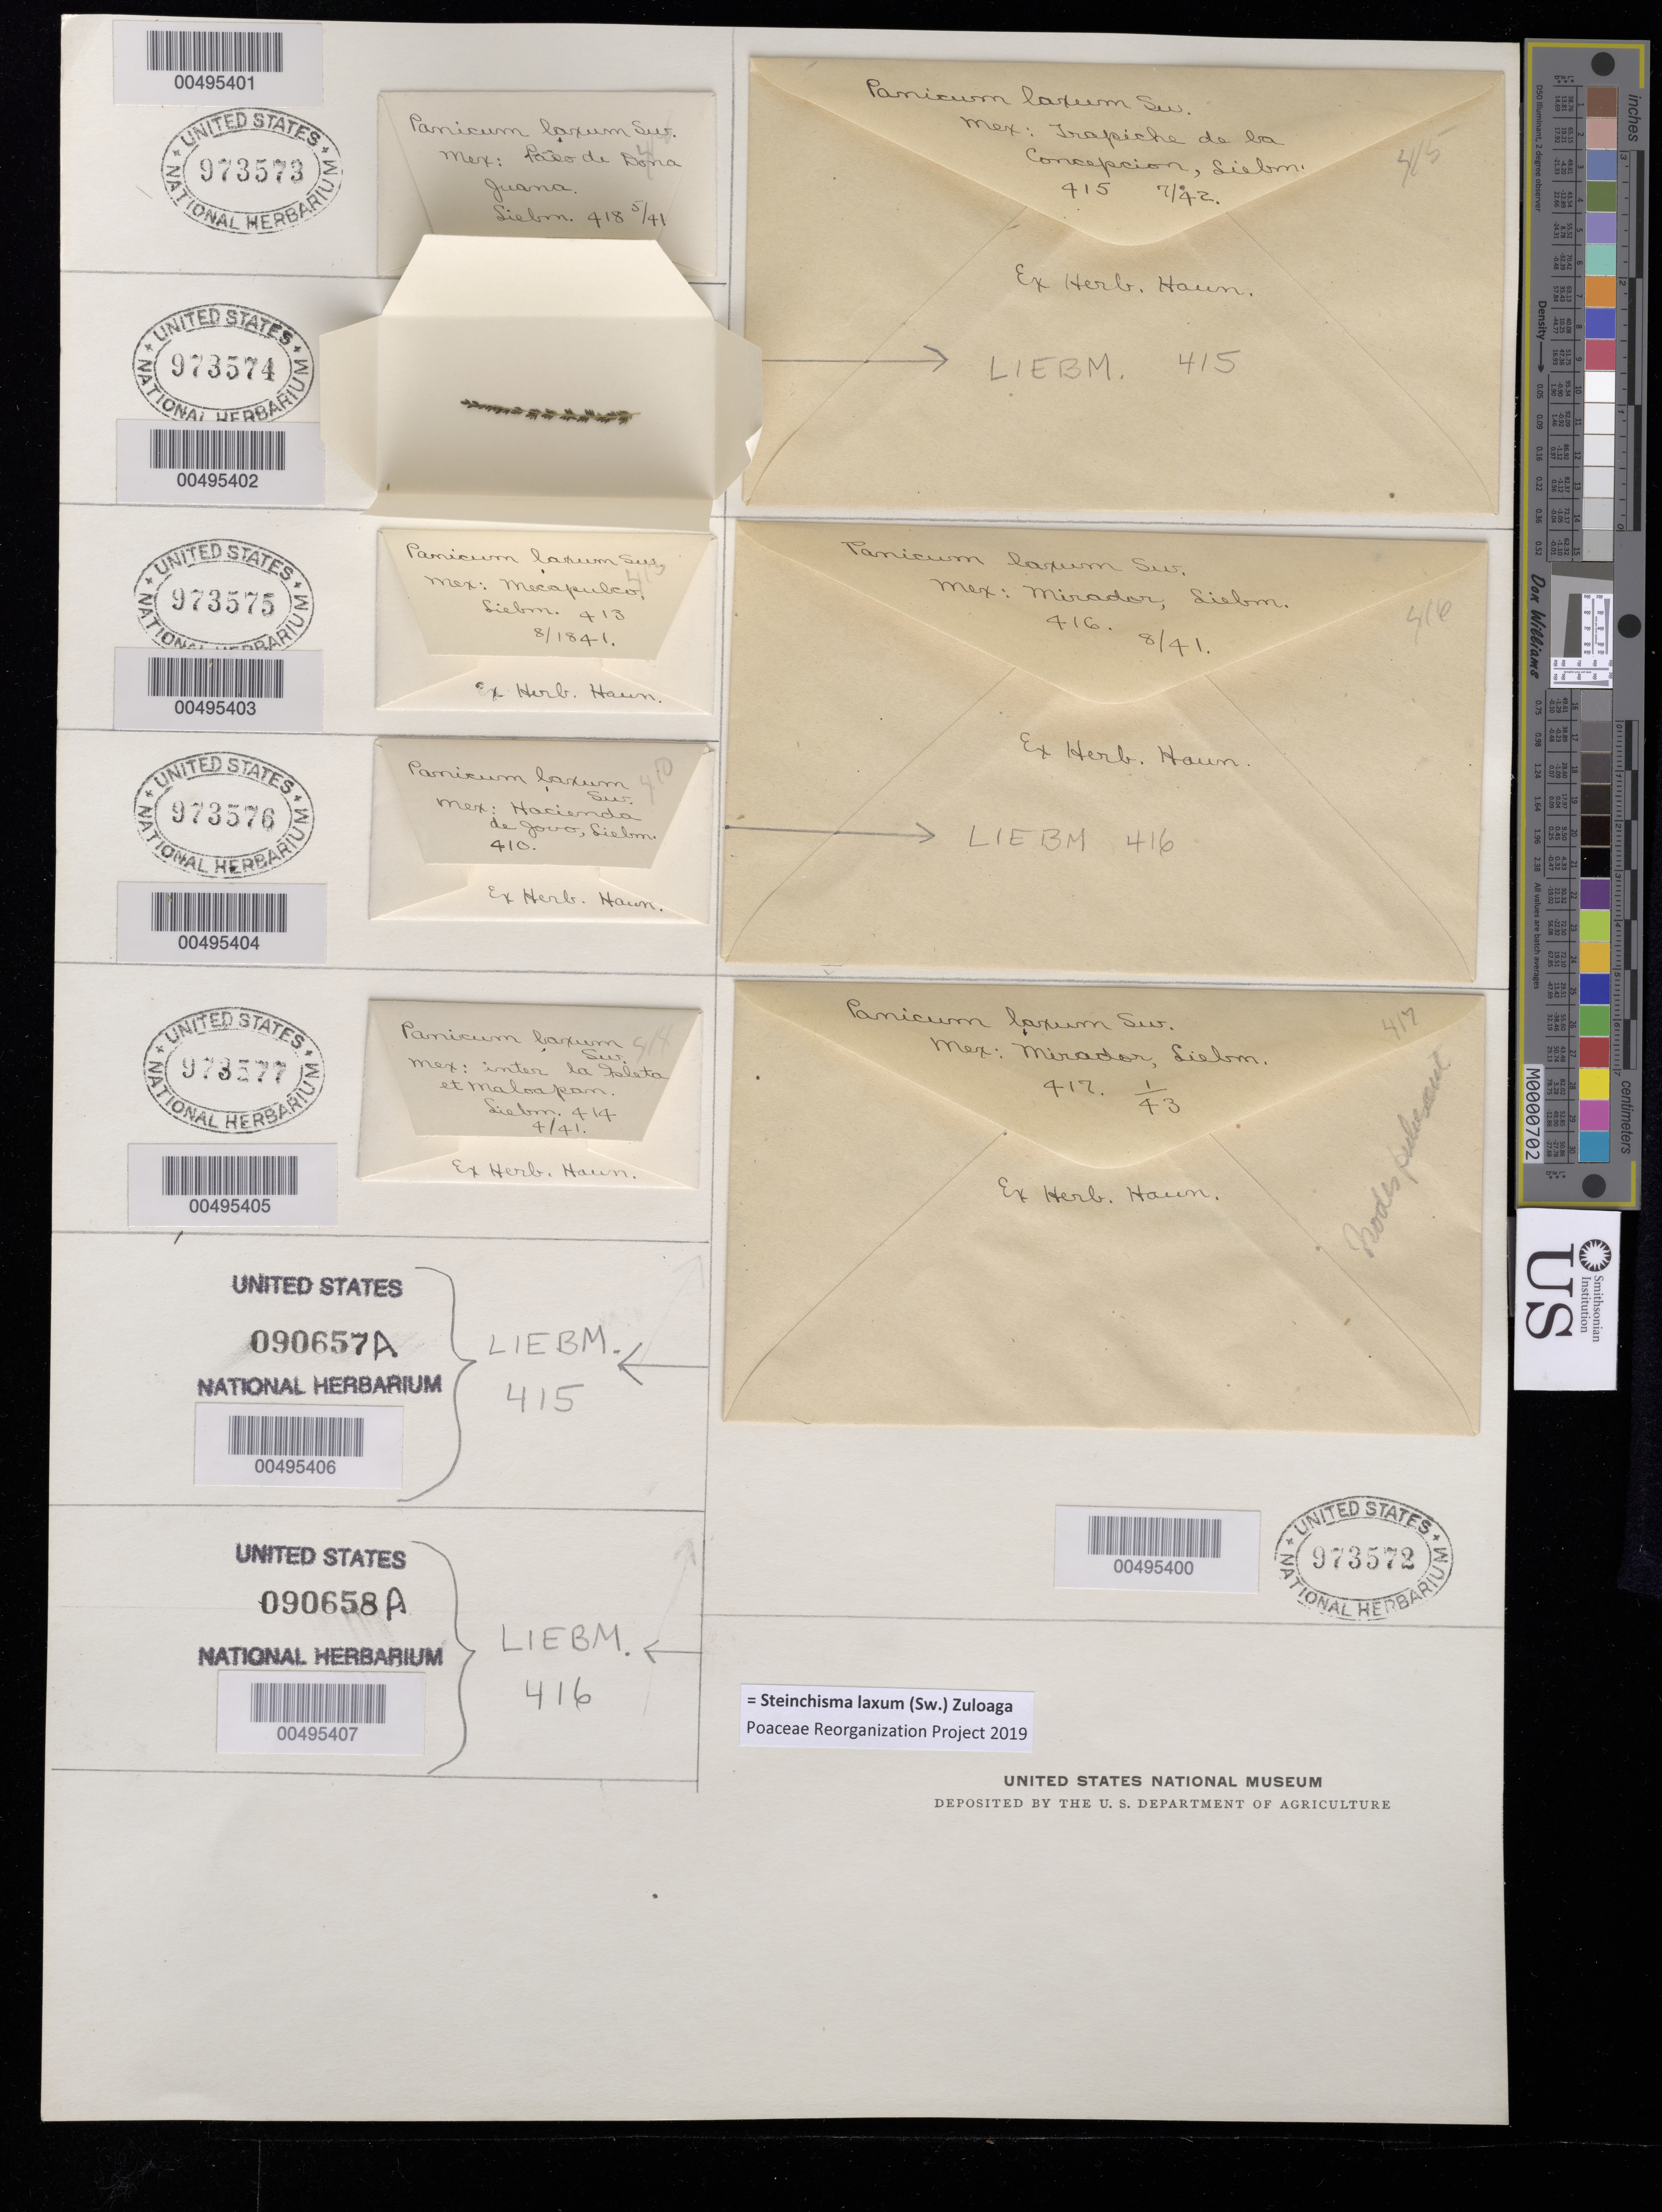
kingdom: Plantae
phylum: Tracheophyta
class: Liliopsida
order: Poales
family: Poaceae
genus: Panicum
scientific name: Panicum laxum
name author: Sw.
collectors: F. M. Liebmann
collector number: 409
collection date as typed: Jun 1843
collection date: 1843-06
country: Mexico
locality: Mirador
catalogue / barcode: US 973574